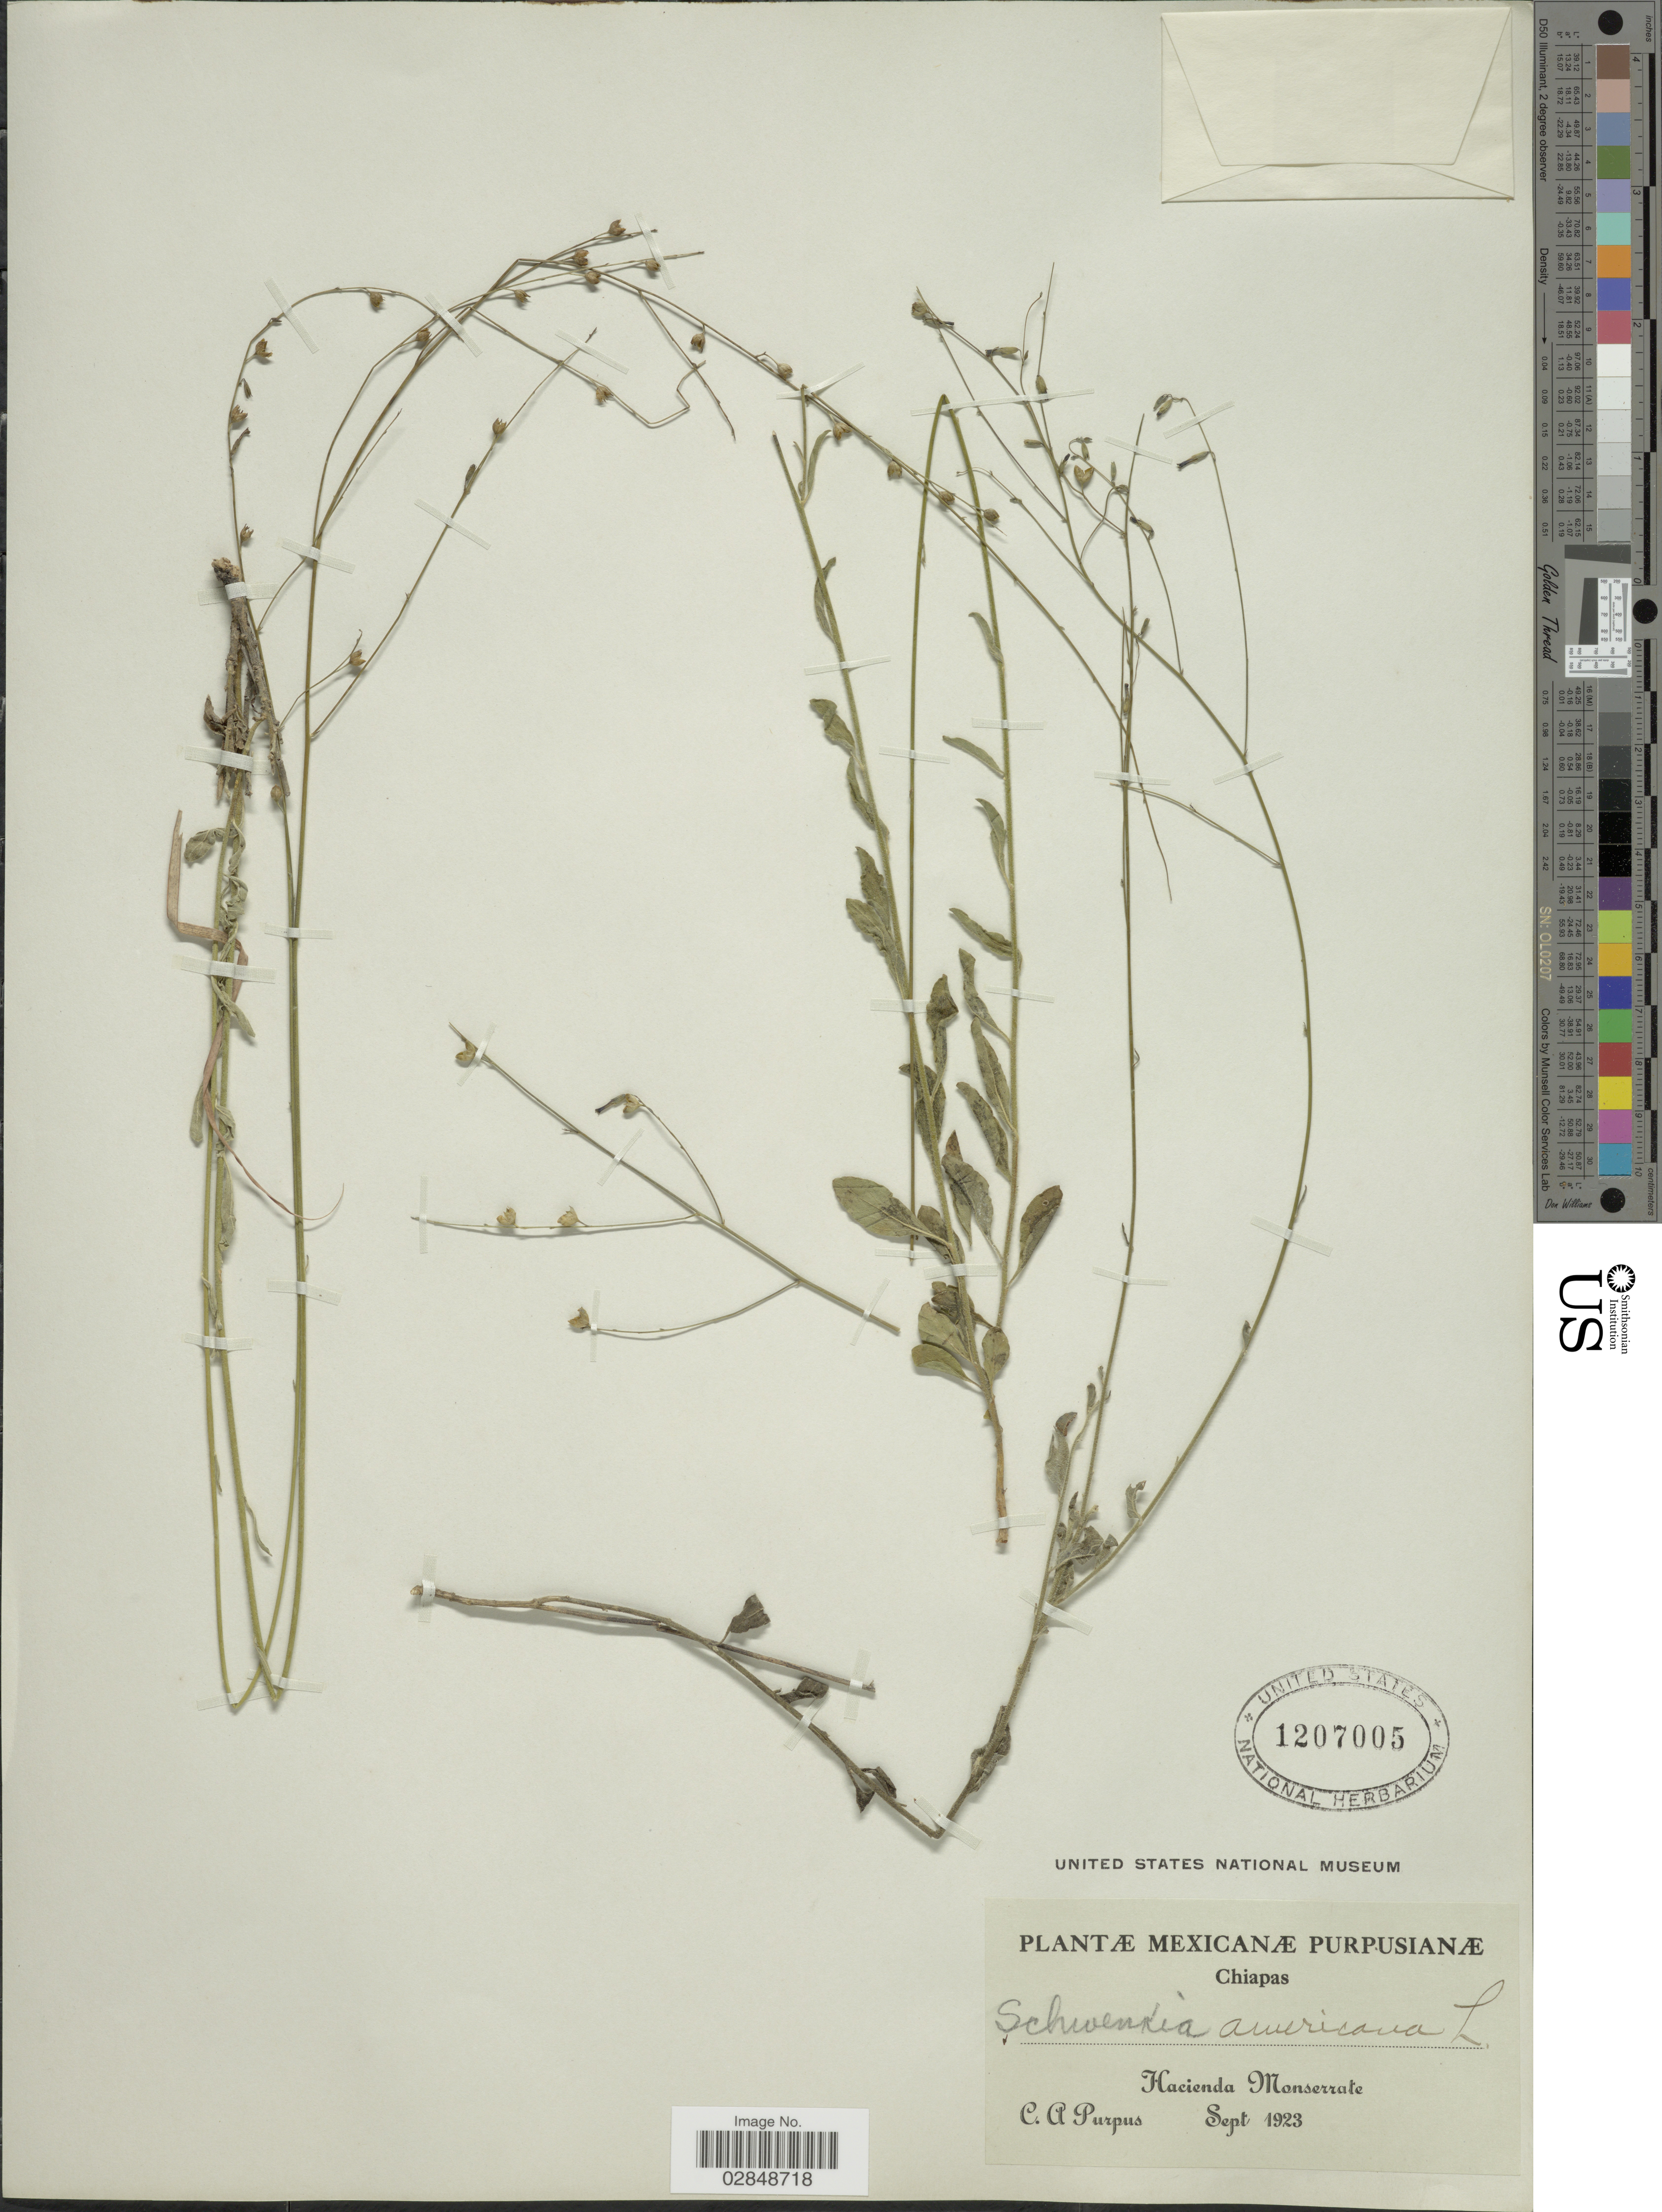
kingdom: Plantae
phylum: Tracheophyta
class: Magnoliopsida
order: Solanales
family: Solanaceae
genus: Schwenckia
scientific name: Schwenckia americana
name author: L.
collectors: C. A. Purpus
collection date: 1923-09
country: Mexico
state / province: Chiapas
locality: Hacienda Monserrate.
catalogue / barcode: US 1207005